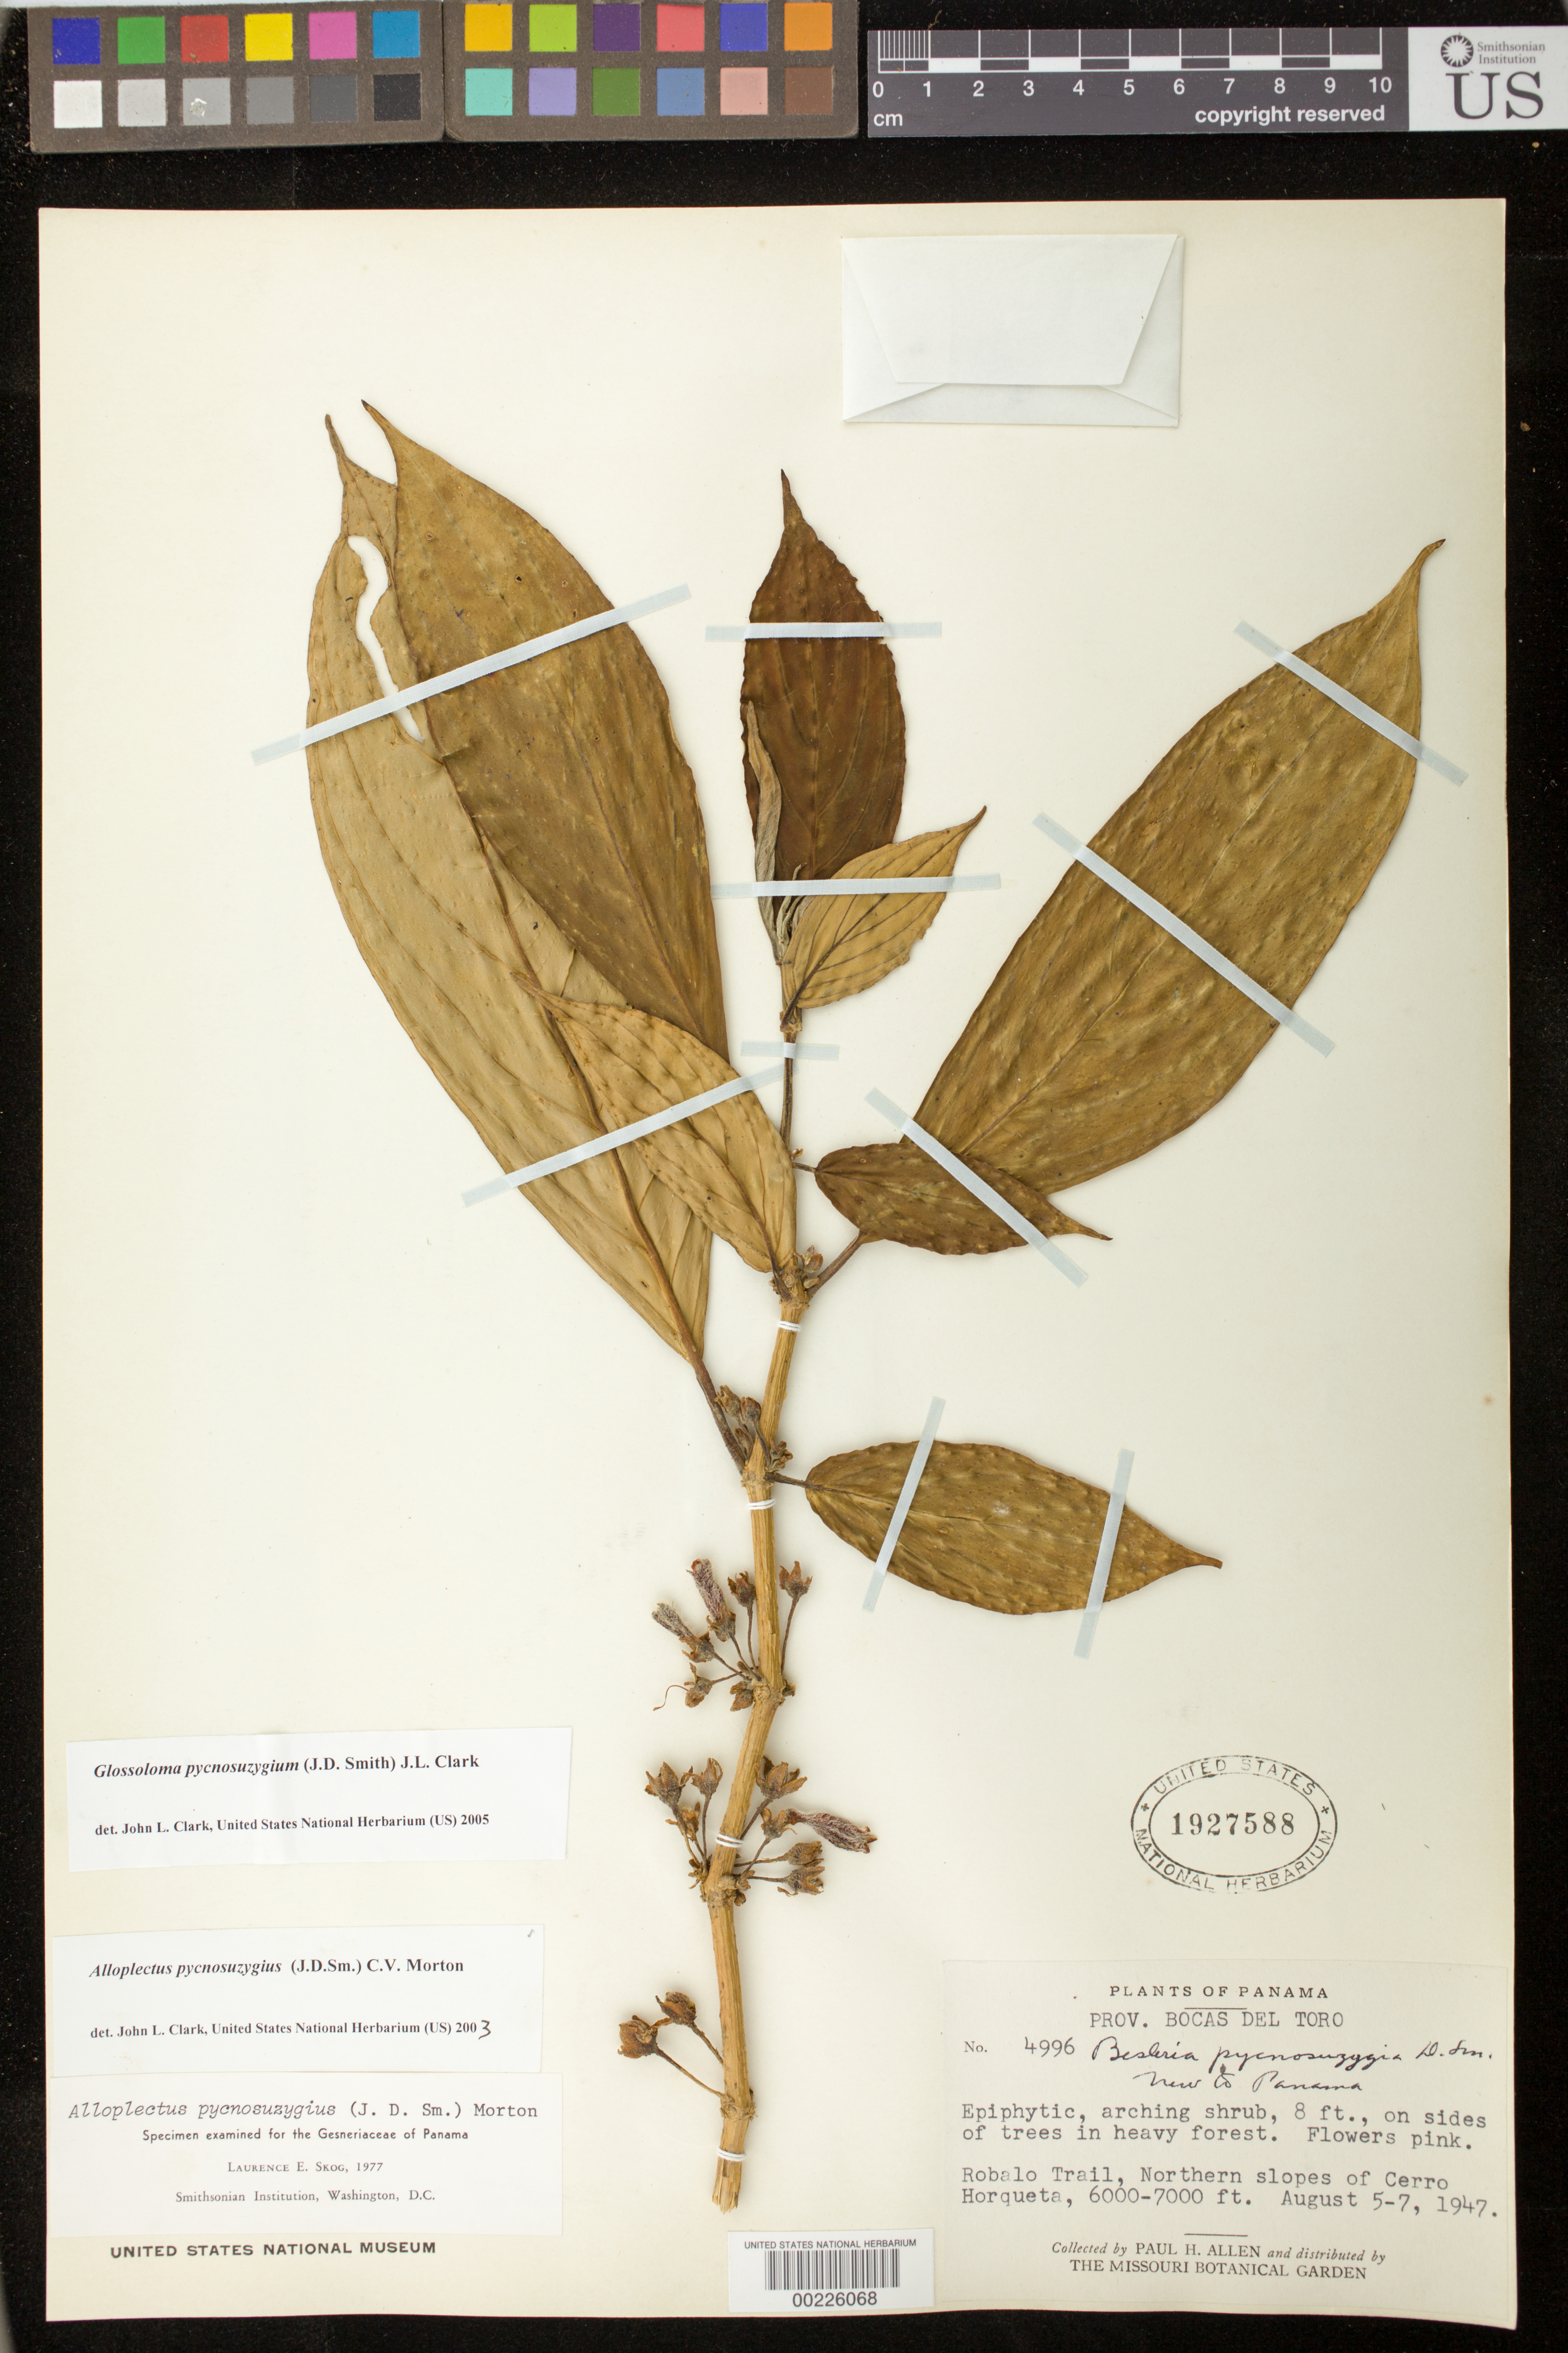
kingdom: Plantae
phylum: Tracheophyta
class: Magnoliopsida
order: Lamiales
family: Gesneriaceae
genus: Glossoloma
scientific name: Glossoloma pycnosuzygium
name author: (Donn. Sm.) J.L. Clark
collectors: P. H. Allen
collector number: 4996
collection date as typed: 5-7 Aug 1947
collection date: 1947-08-05/1947-08-07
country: Panama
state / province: Bocas del Toro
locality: Robalo trail, northern slopes of Cerro Horqueta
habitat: on sides of trees in heavy forest,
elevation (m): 1829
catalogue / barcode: US 1927588